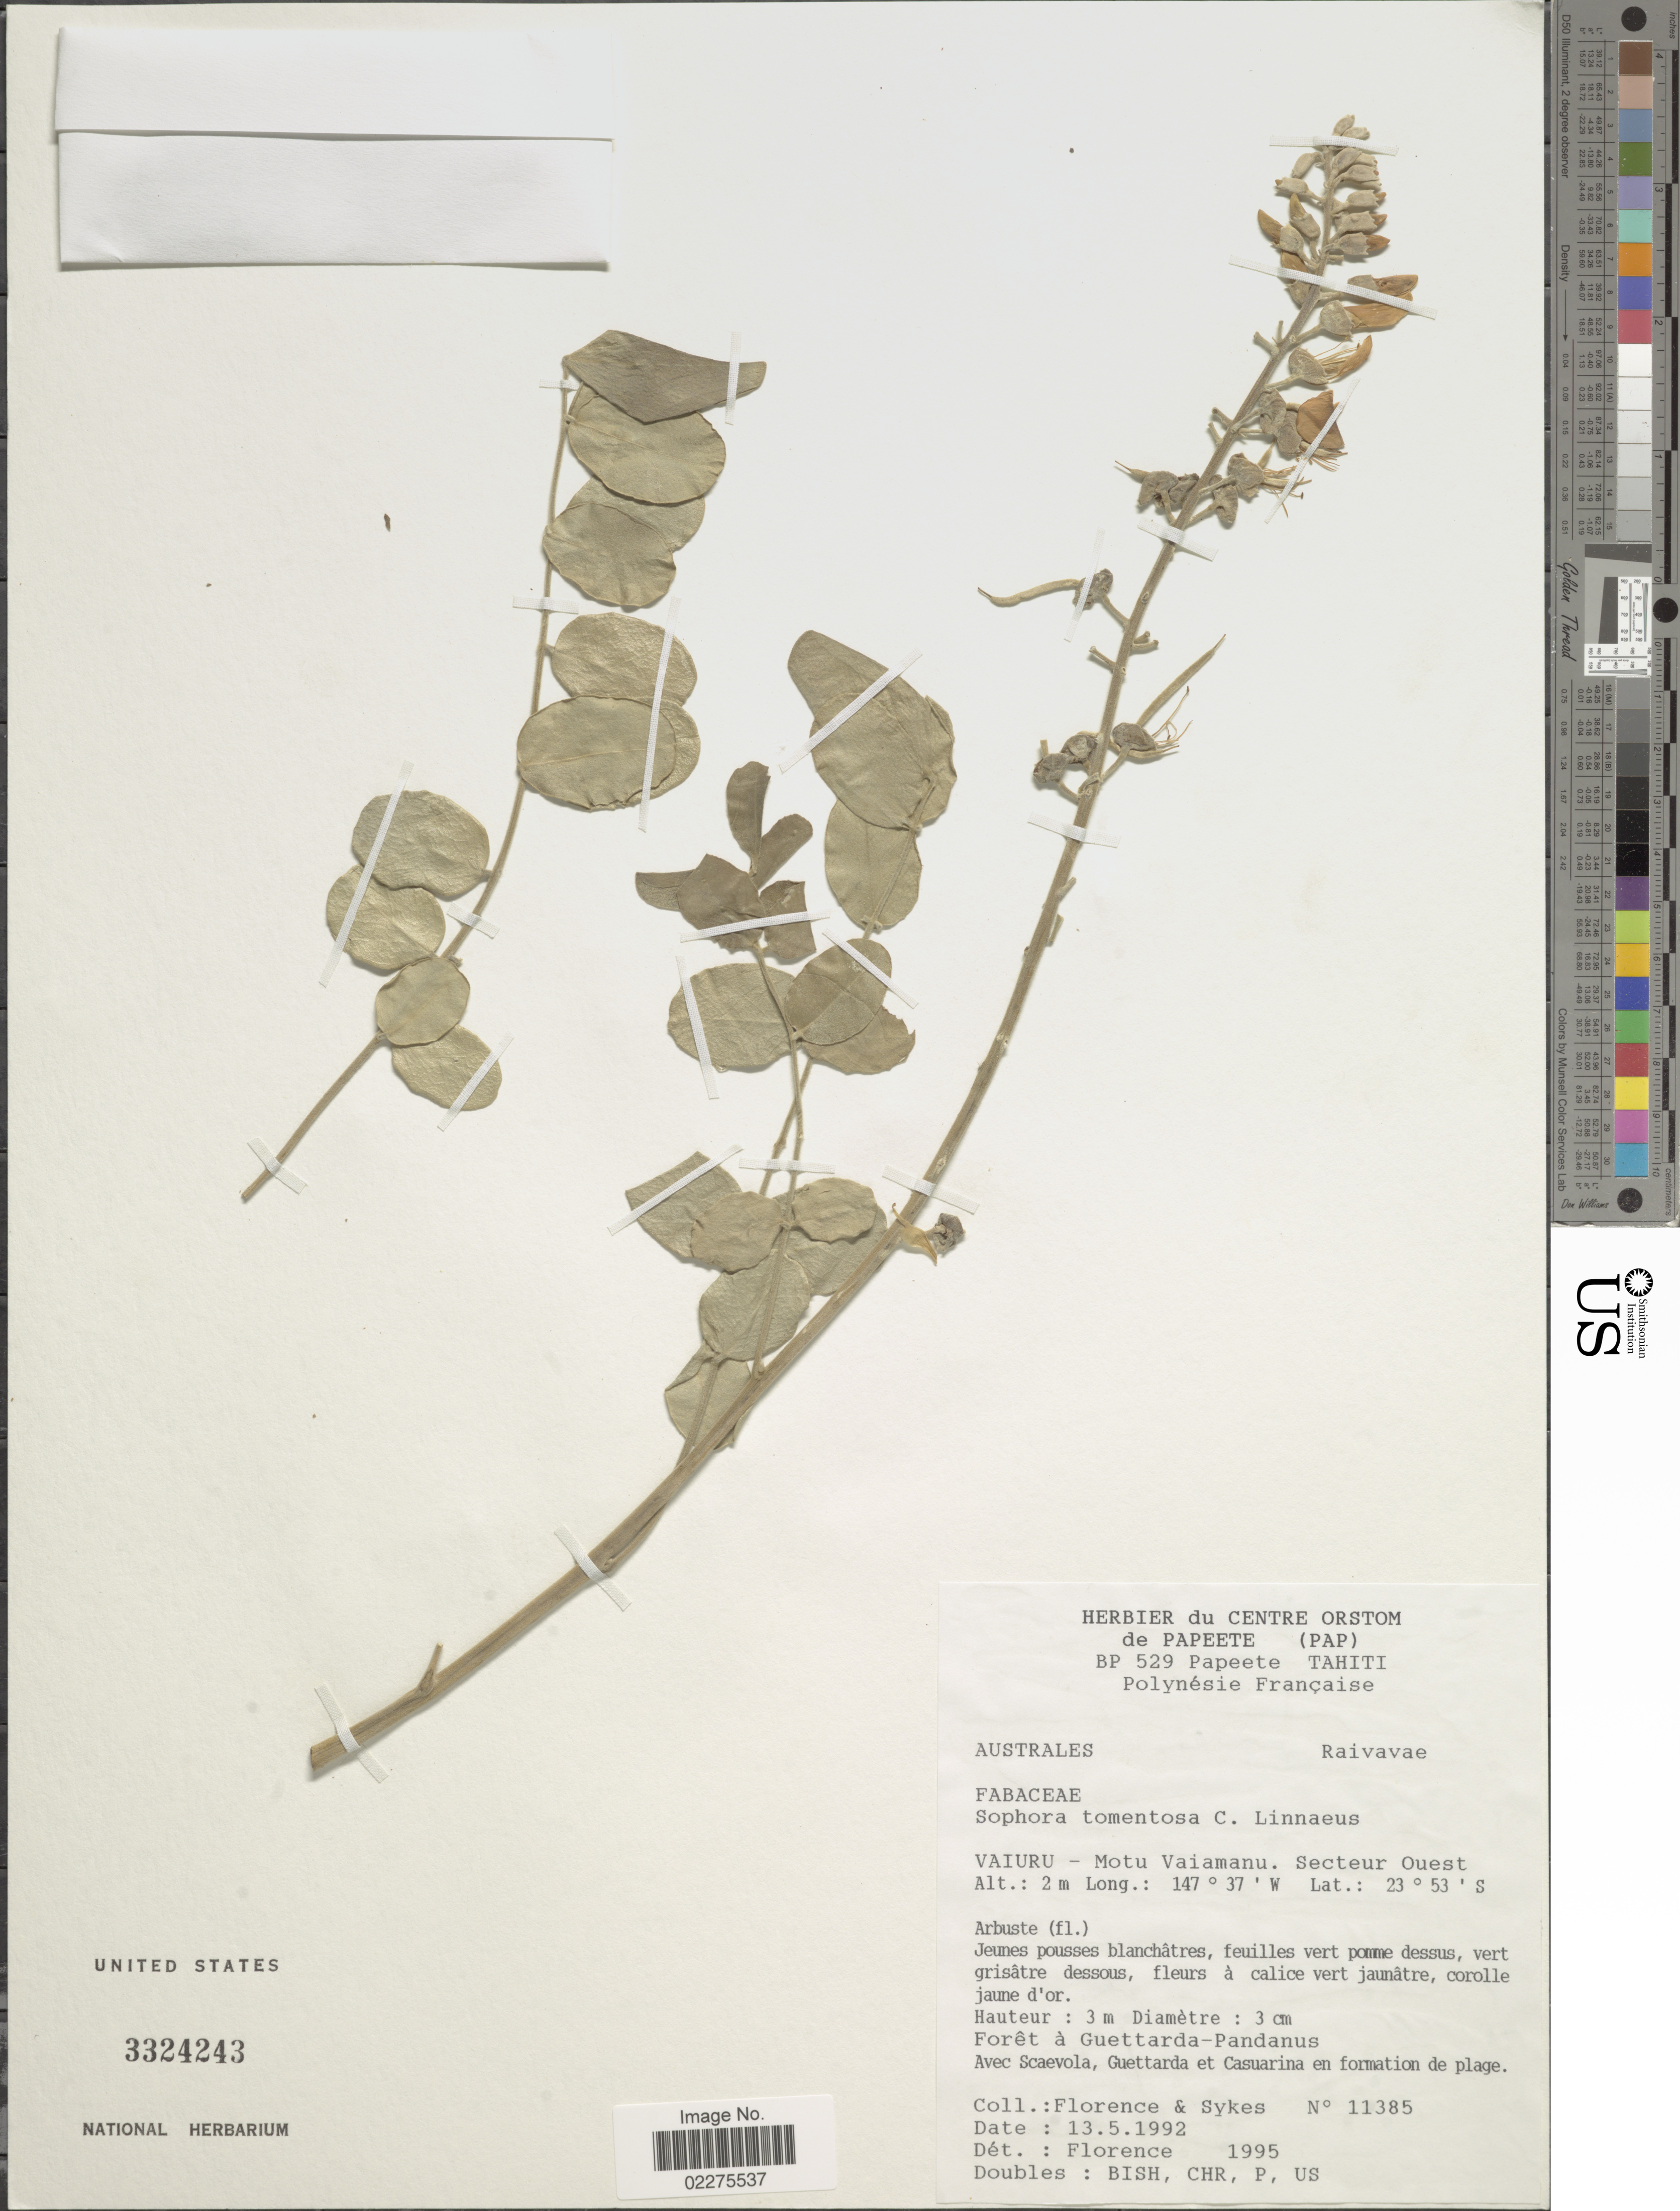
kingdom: Plantae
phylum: Tracheophyta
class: Magnoliopsida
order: Fabales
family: Fabaceae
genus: Sophora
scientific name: Sophora tomentosa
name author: L.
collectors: -. Florence & Sykes, --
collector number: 11385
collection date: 1992-05-13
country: French Polynesia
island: Raivavae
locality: Australes. Raivavae. Vaiuru - Motu Vaiamanu. Secteur Ouest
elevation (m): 2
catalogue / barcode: US 3324243